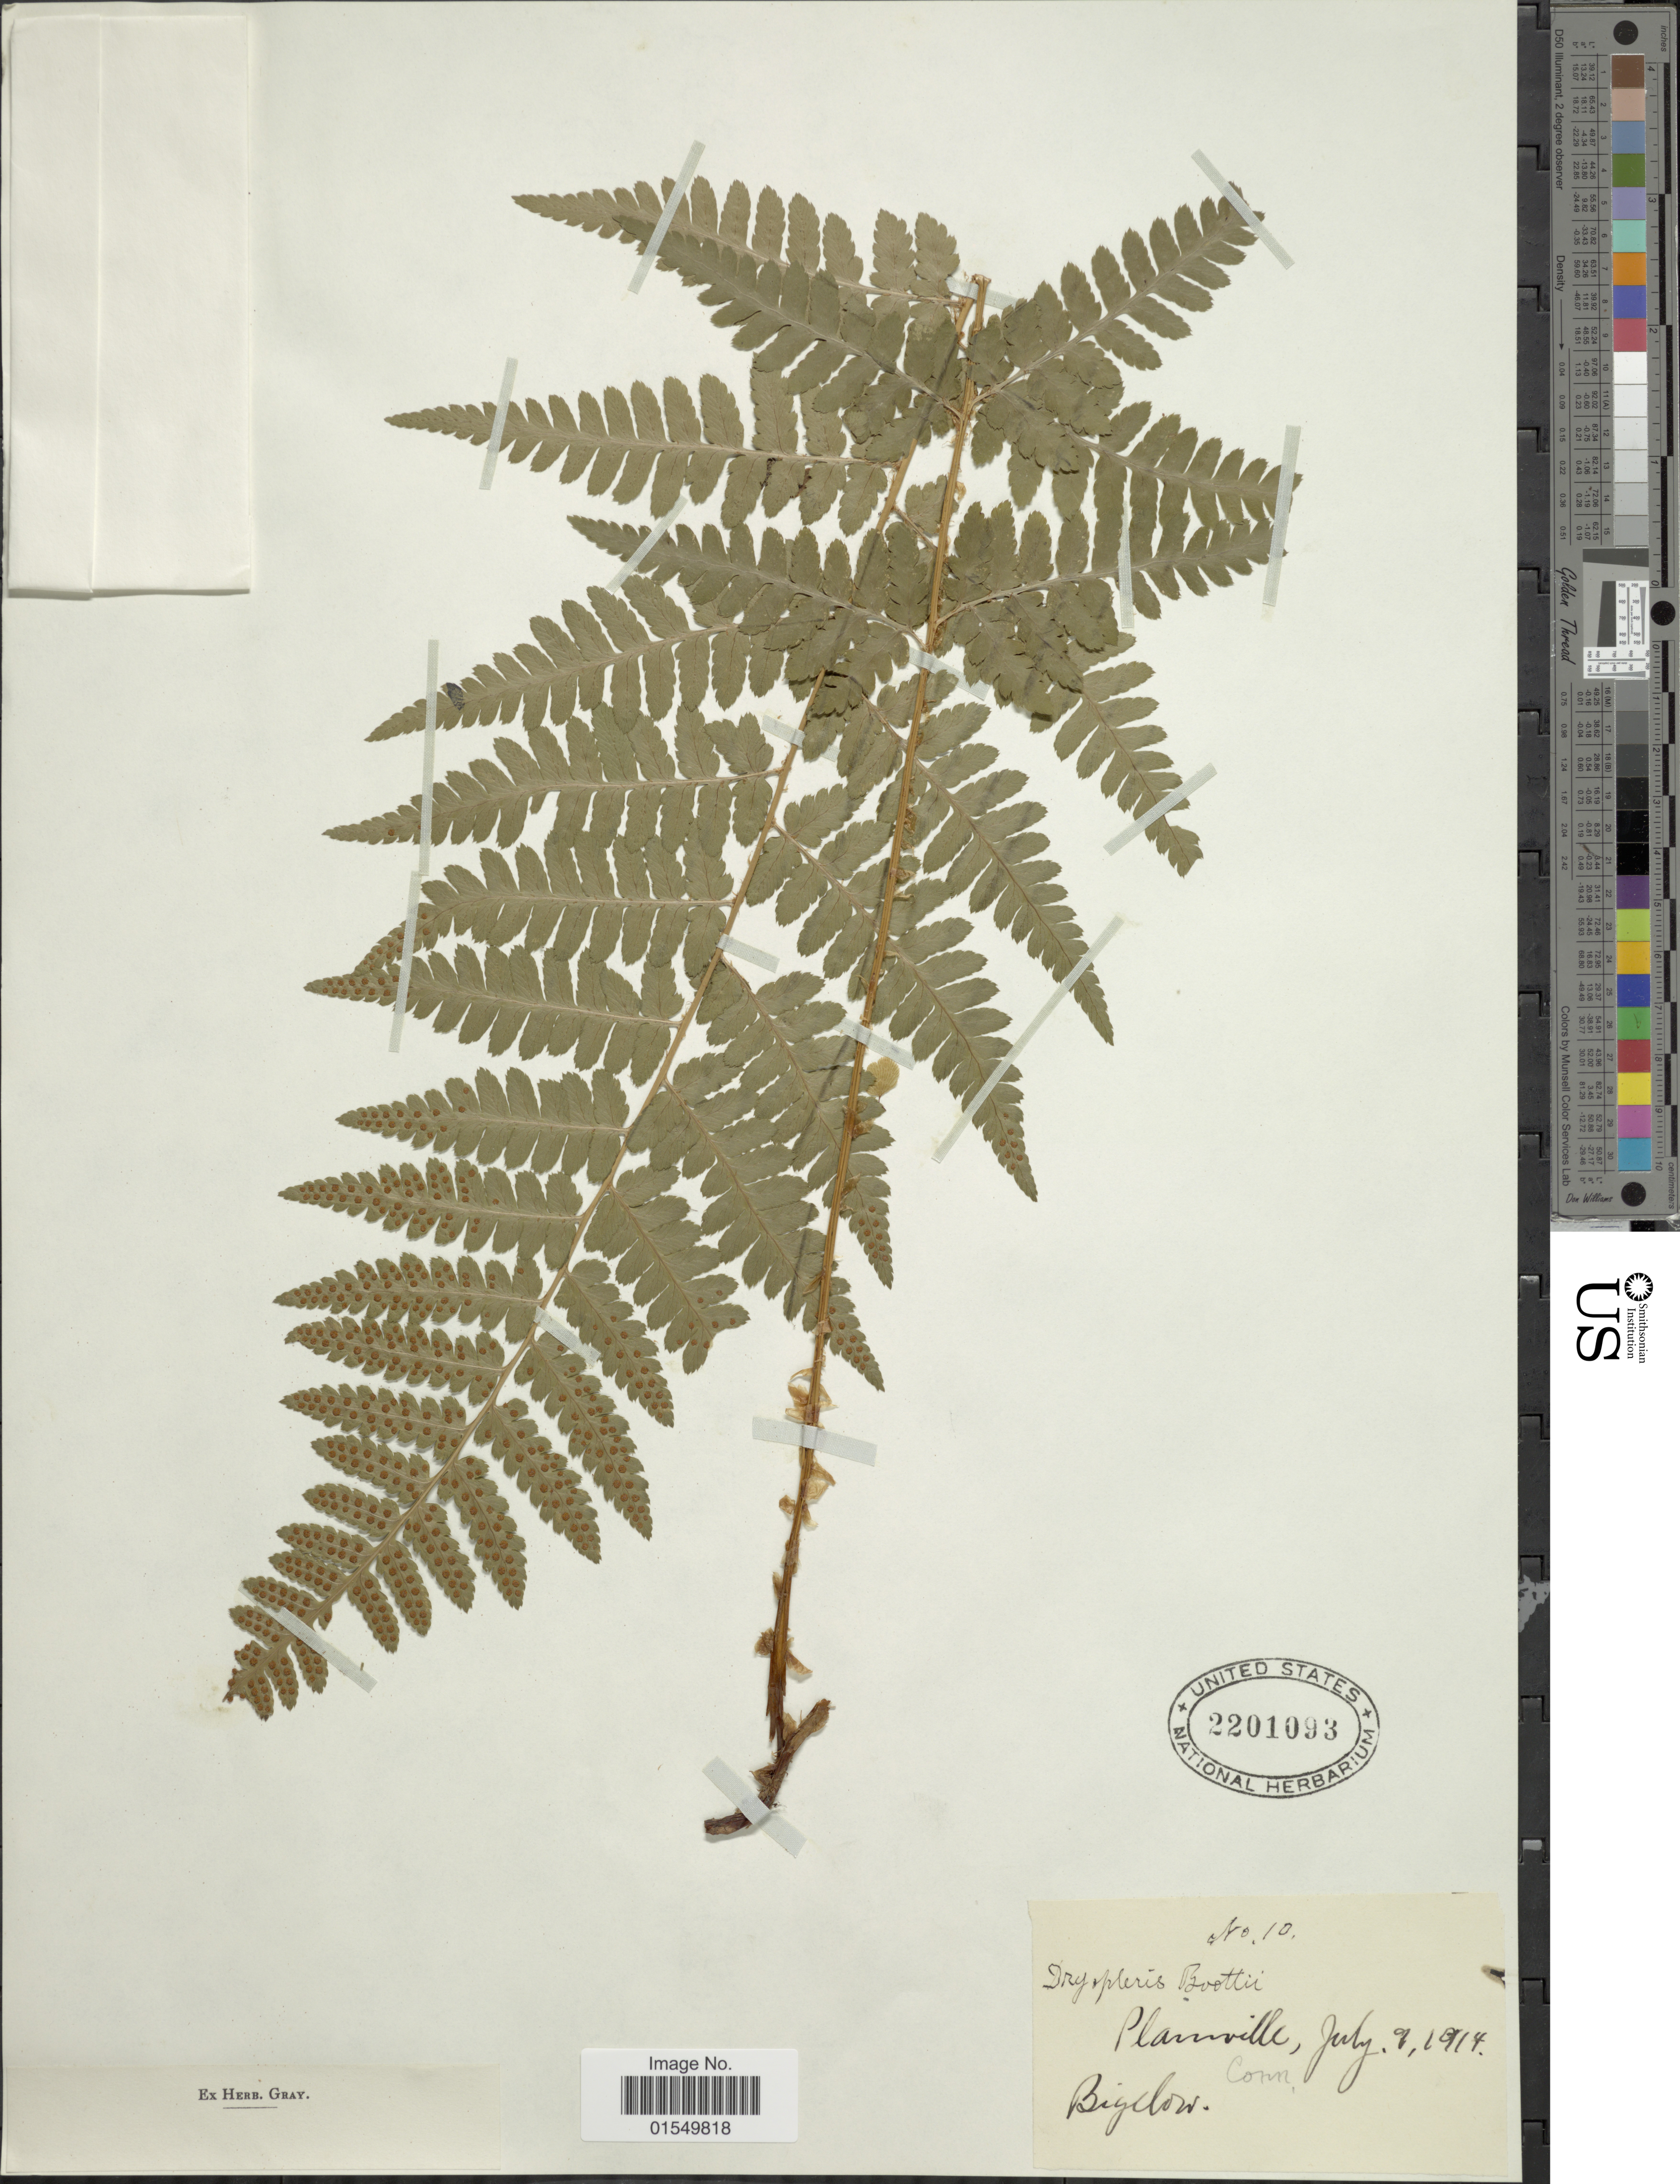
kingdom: Plantae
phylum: Tracheophyta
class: Polypodiopsida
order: Polypodiales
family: Dryopteridaceae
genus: Dryopteris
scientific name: Dryopteris x boottii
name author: Underw.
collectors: -. Bigelow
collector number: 10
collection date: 1914-07-09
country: United States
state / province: Connecticut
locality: Plainville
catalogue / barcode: US 2201093